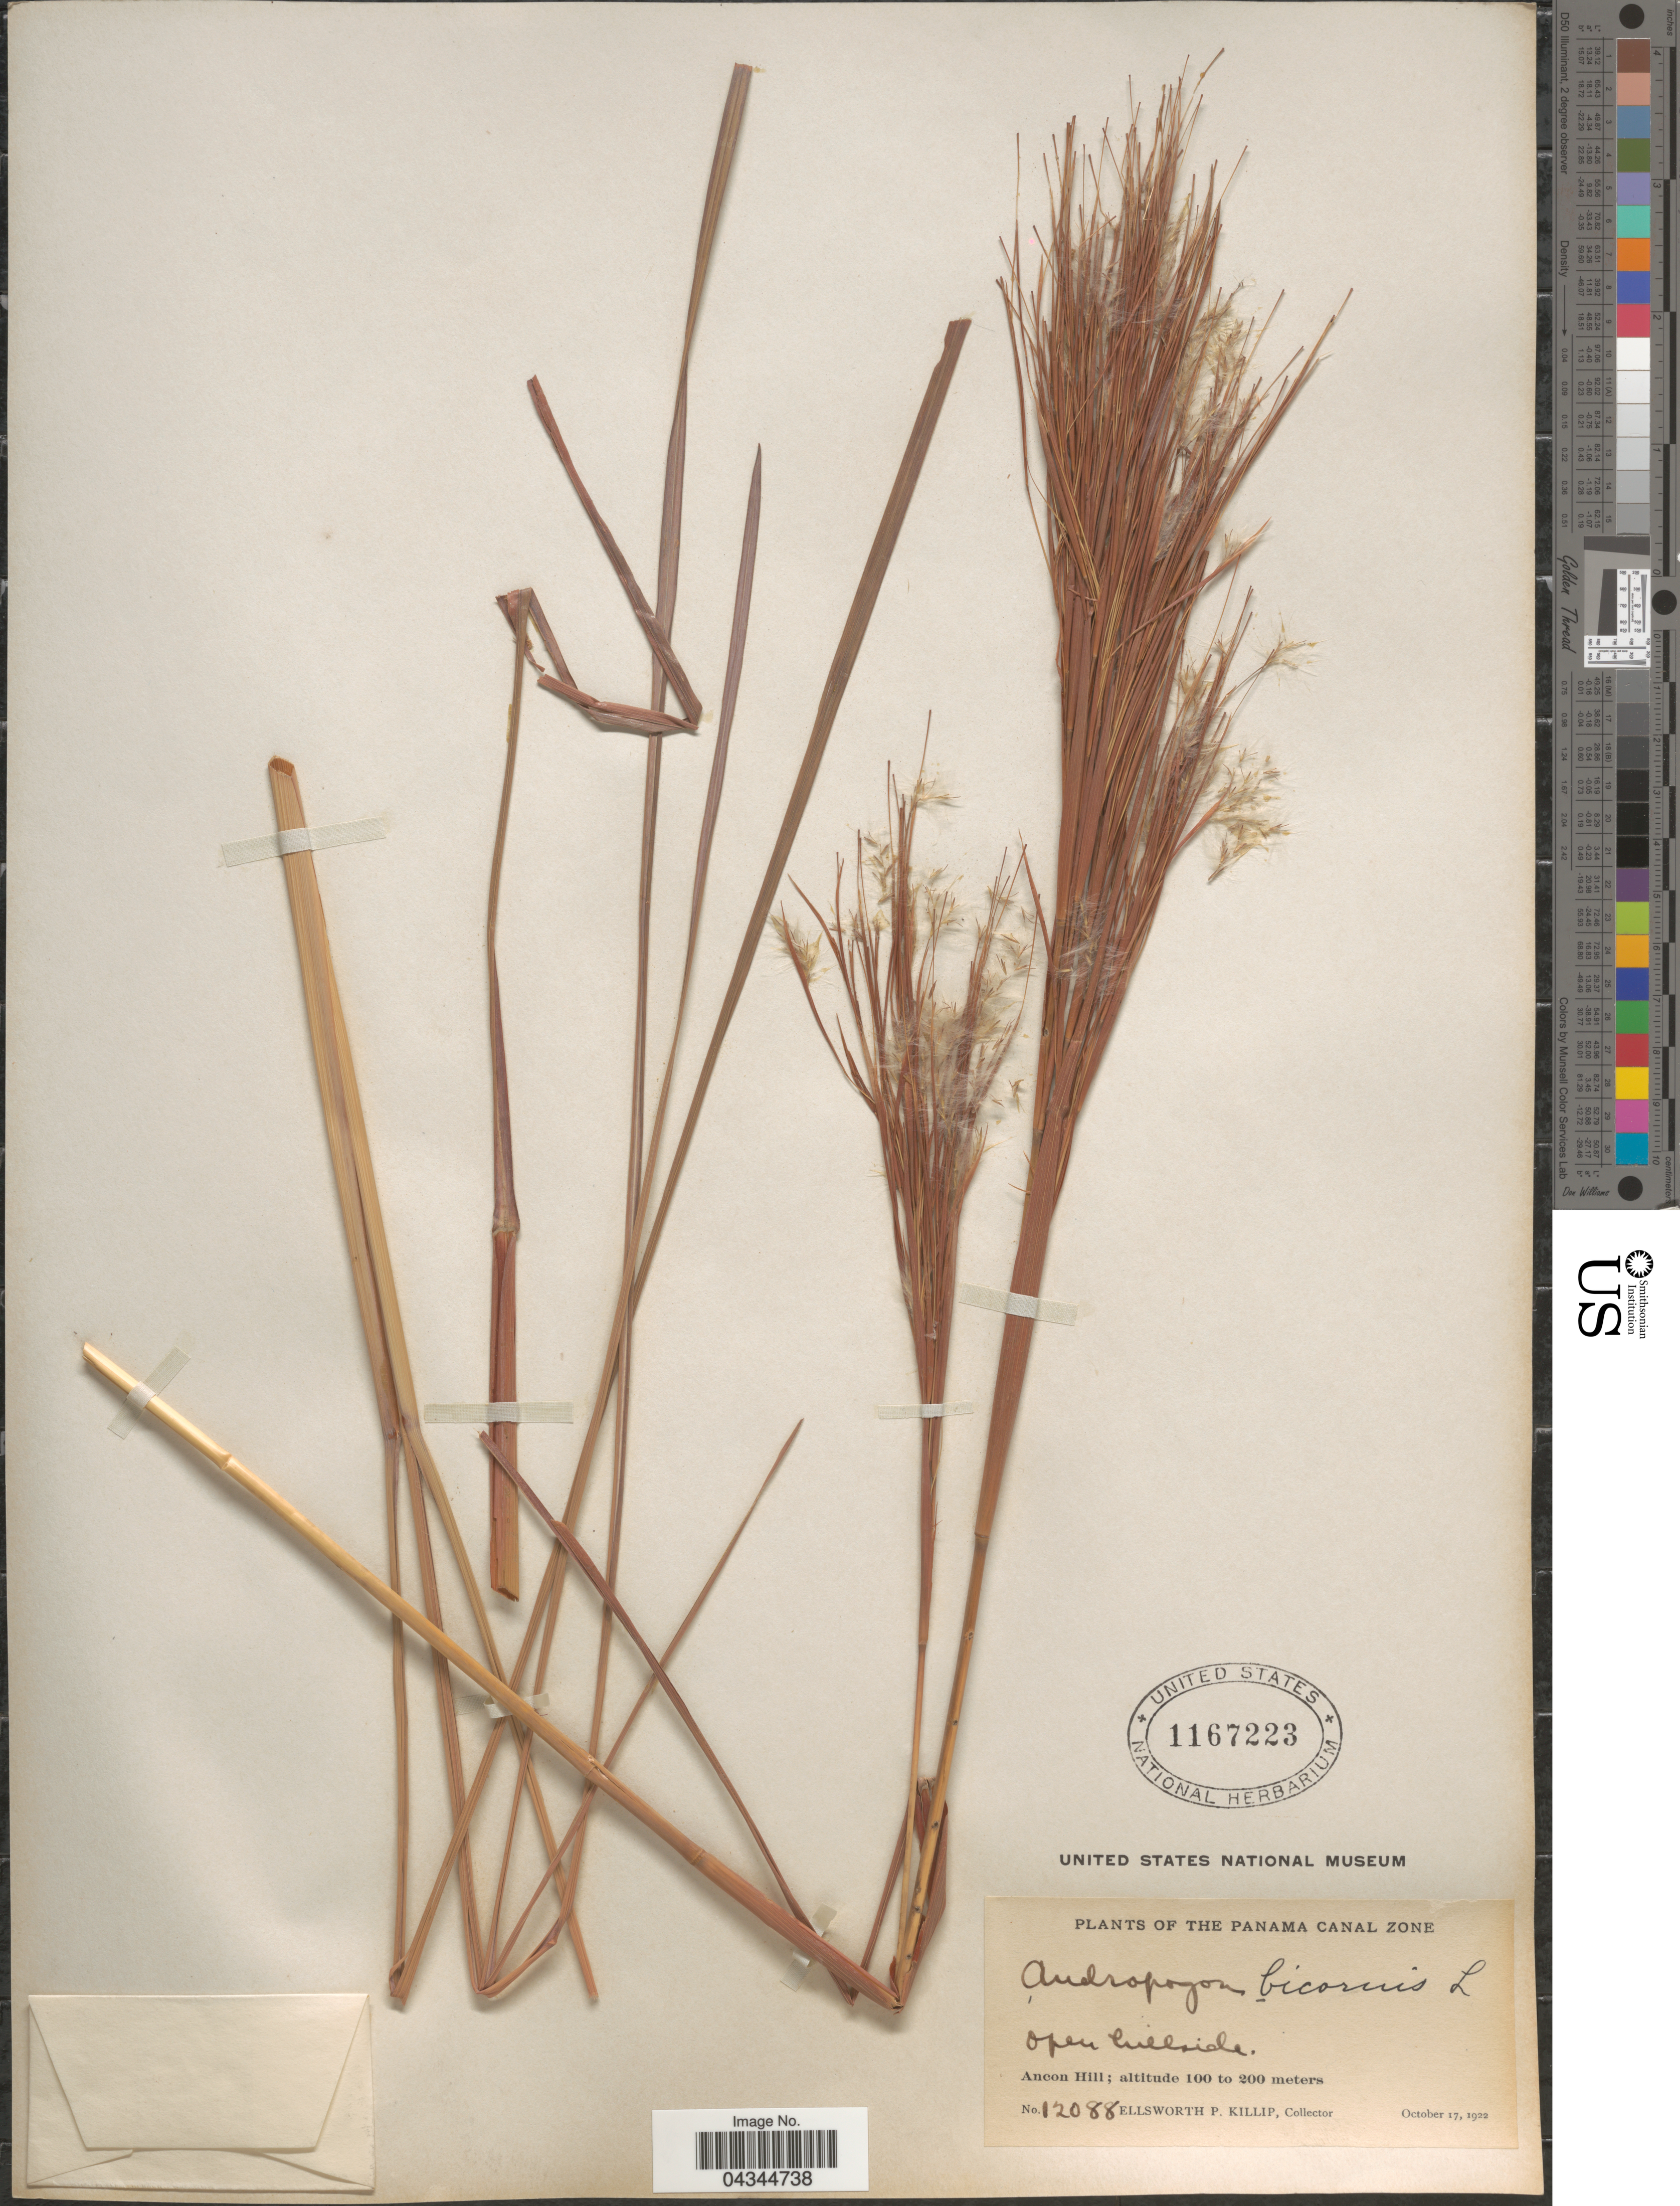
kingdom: Plantae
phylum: Tracheophyta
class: Liliopsida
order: Poales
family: Poaceae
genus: Andropogon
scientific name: Andropogon bicornis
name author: L.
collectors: E. P. Killip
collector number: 12088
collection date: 1922-10-17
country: Panama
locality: Panama Canal Zone. Open hillside. Ancon Hill.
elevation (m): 100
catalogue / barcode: US 1167223